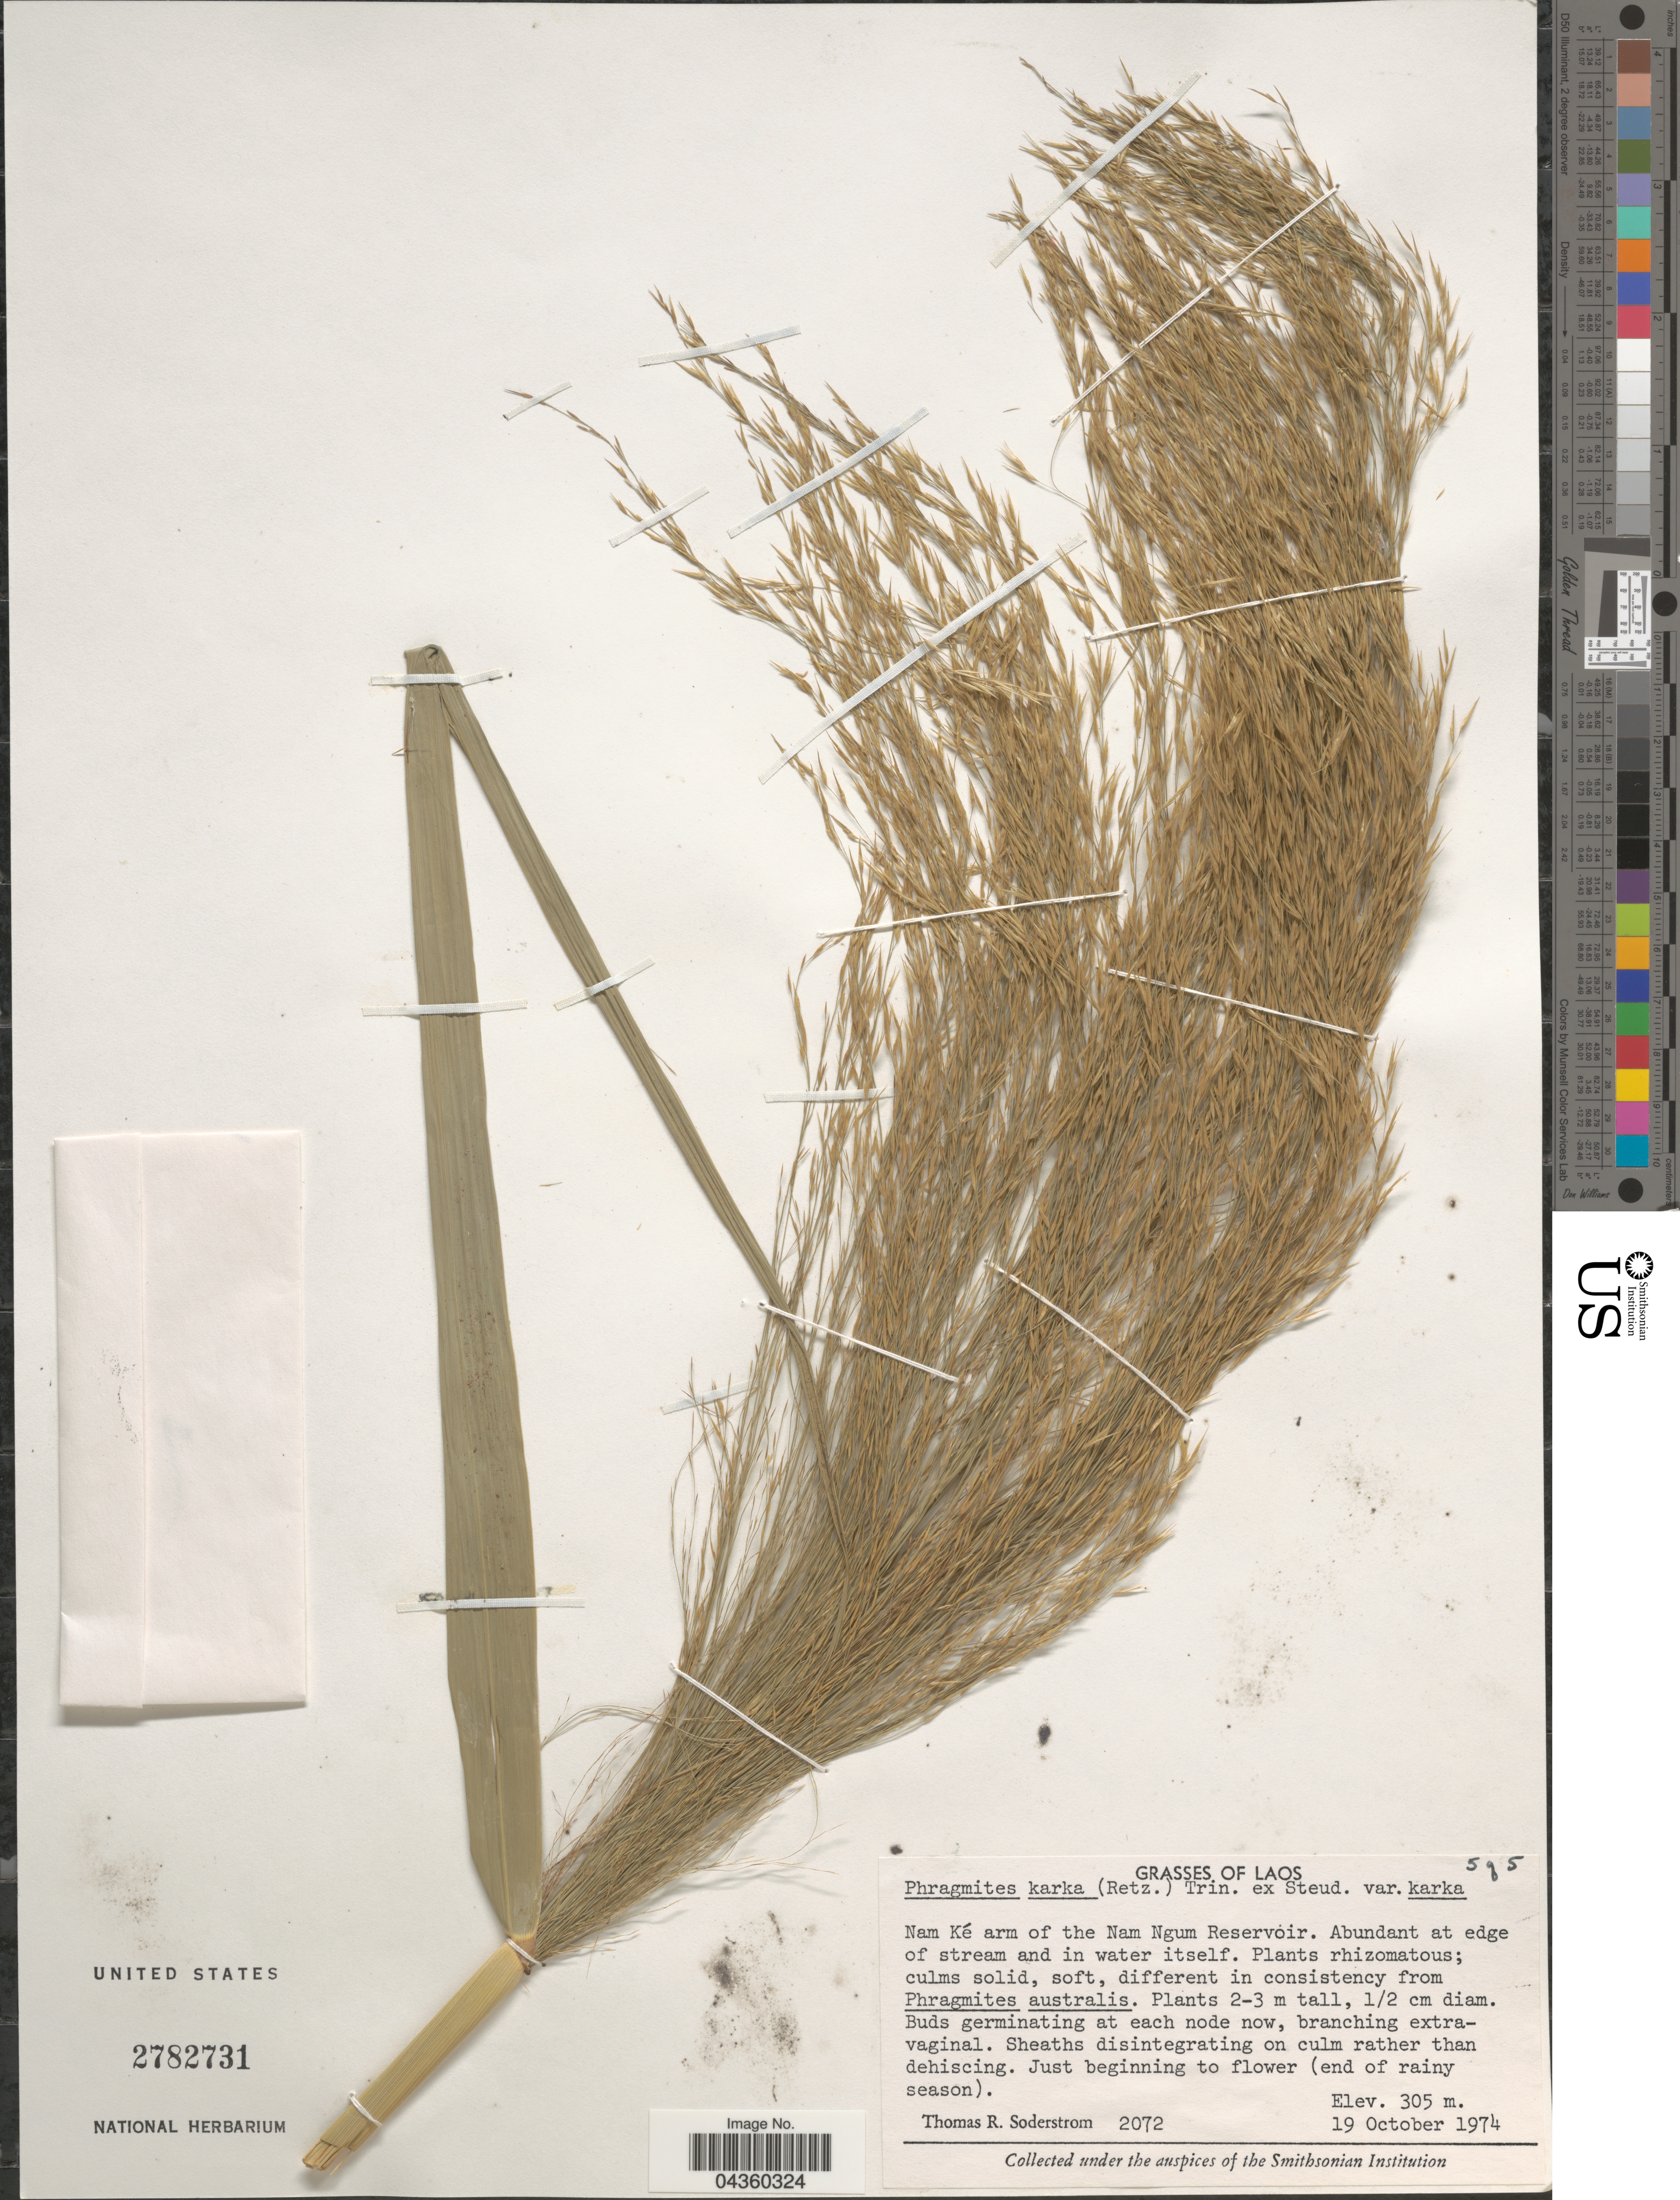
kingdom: Plantae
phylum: Tracheophyta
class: Liliopsida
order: Poales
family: Poaceae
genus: Phragmites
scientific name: Phragmites karka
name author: (Retz.) Trin. ex Steud.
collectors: T. R. Soderstrom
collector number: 2072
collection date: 1974-10-19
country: Laos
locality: Nam Ké arm of the Nam Ngum Reservoir.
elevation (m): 305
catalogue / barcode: US 2782731